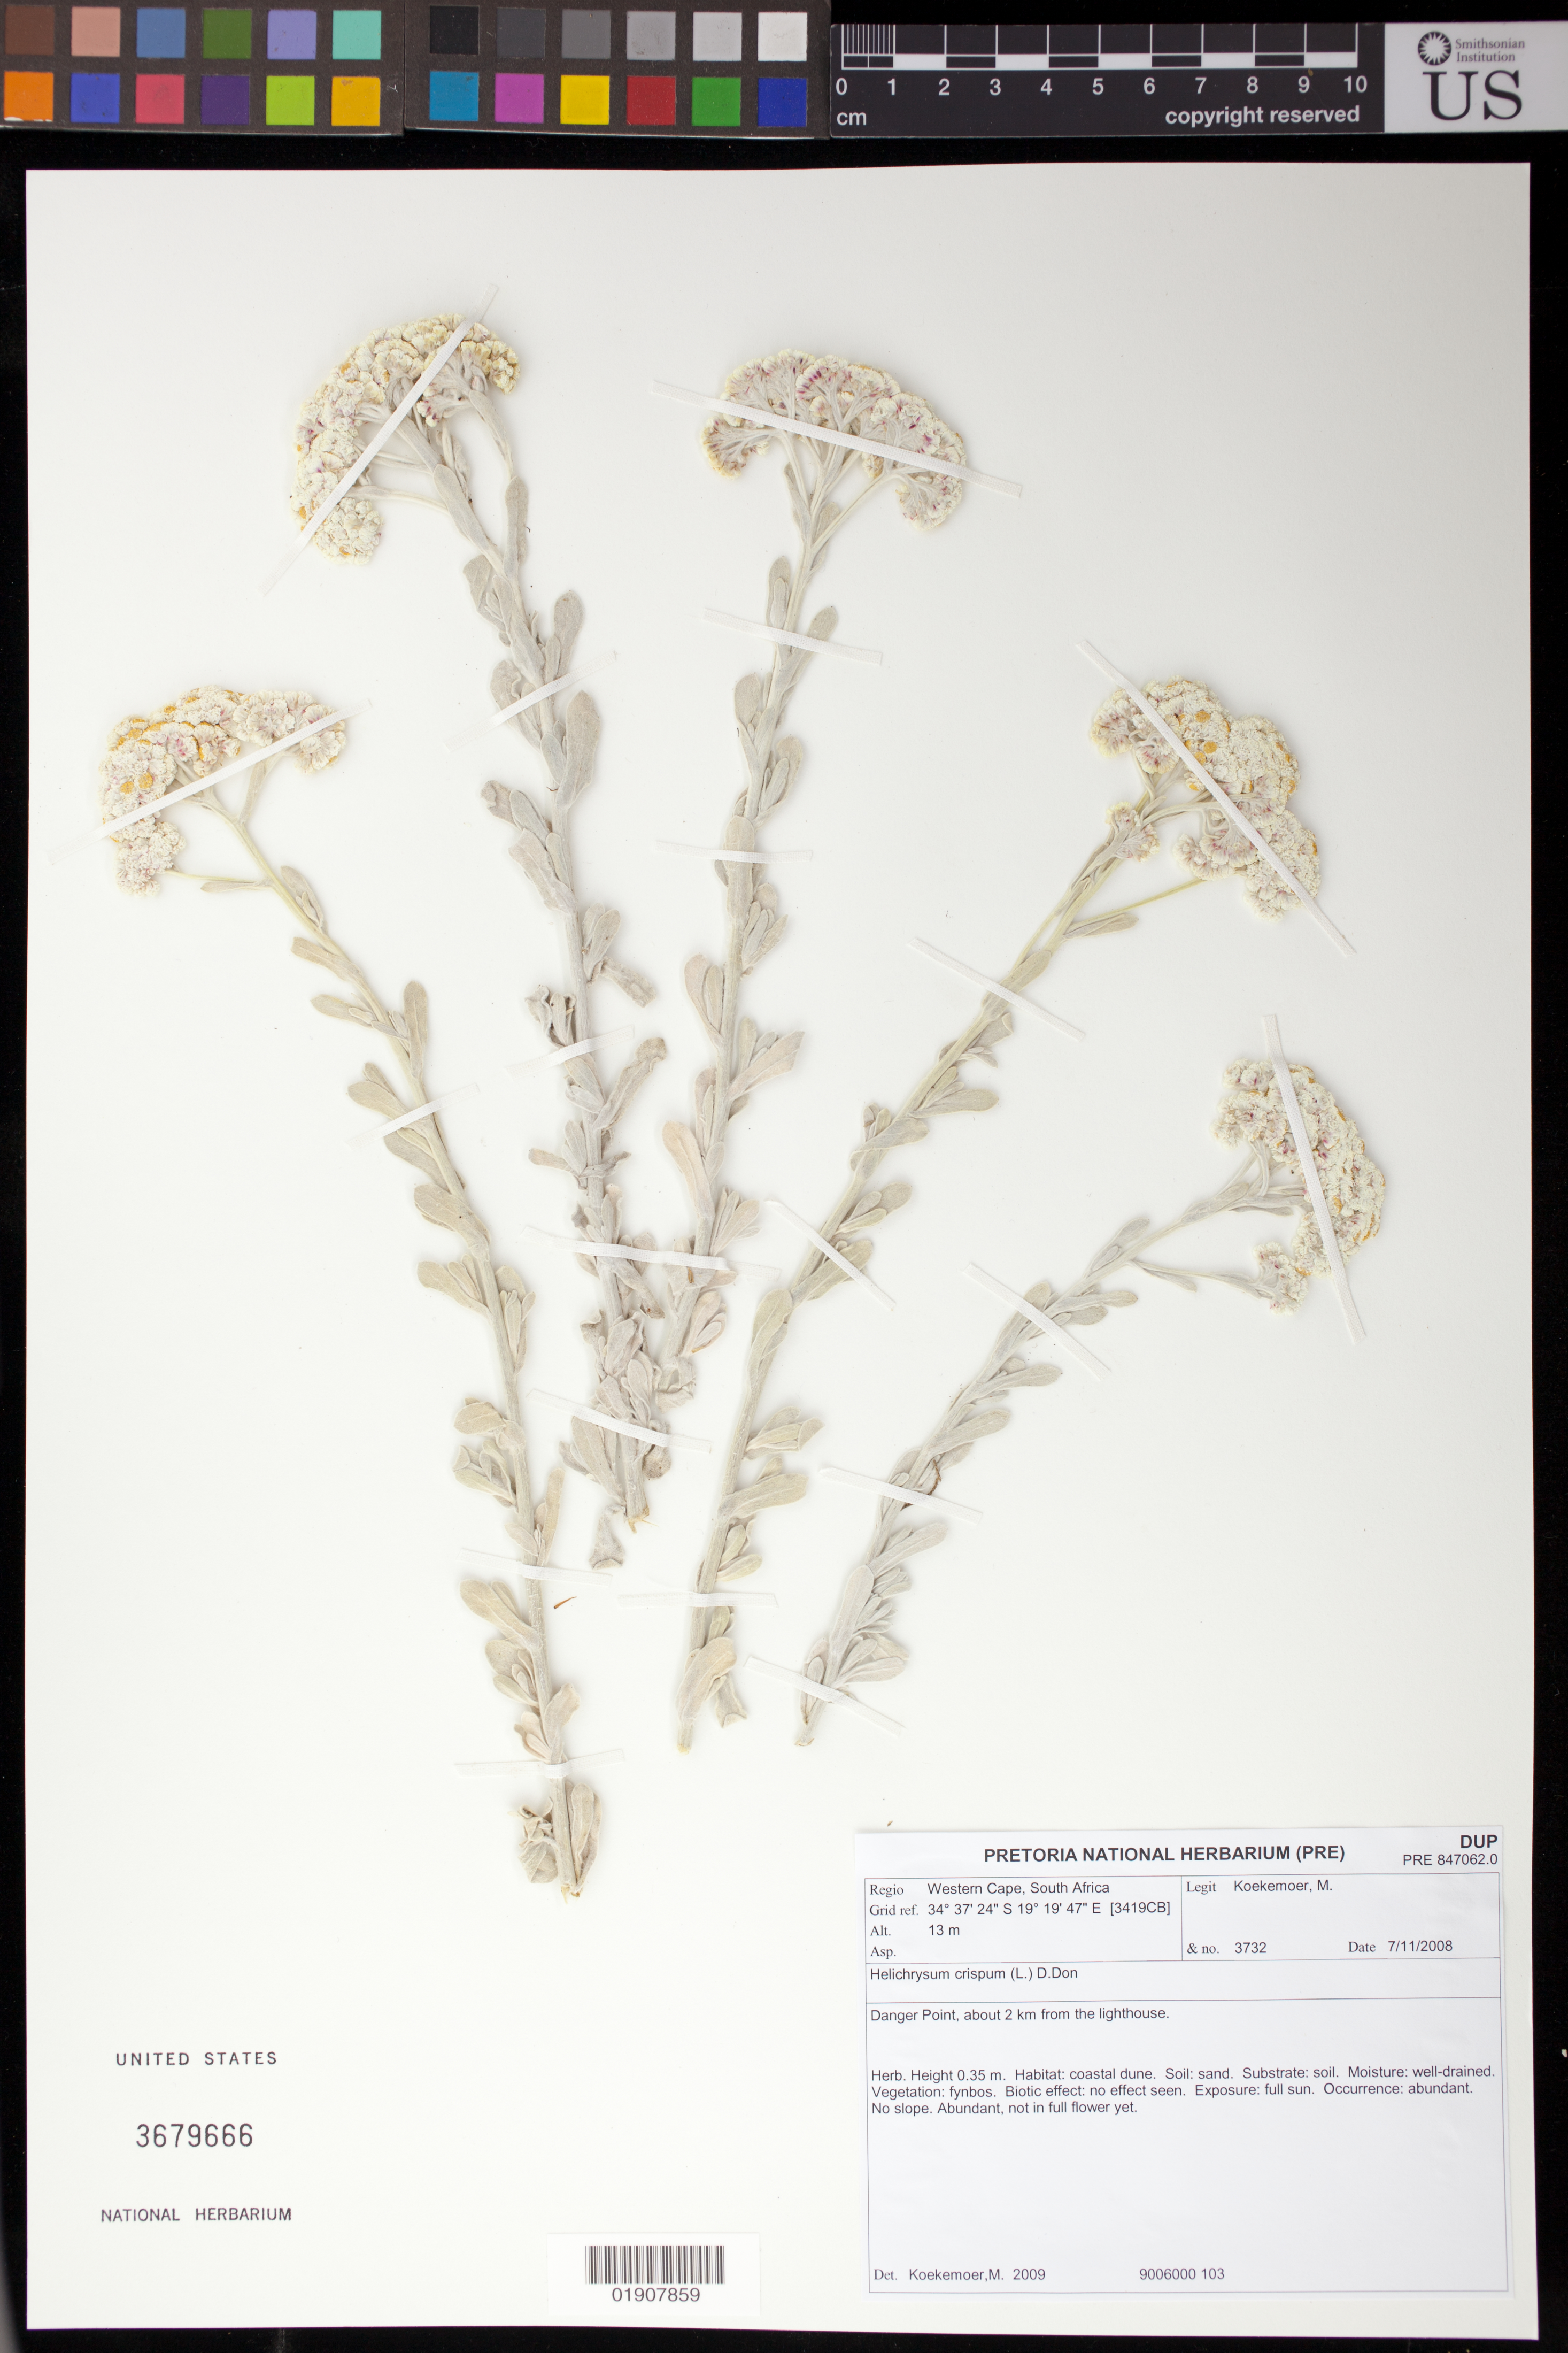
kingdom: Plantae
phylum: Tracheophyta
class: Magnoliopsida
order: Asterales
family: Asteraceae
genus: Helichrysum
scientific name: Helichrysum crispum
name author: (L.) D. Don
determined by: Koekemoer, M.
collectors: M. Koekemoer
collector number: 3732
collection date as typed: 7/11/2008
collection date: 2008-11-07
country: South Africa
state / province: Western Cape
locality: Danger Point, about 2 km from the lighthouse.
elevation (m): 13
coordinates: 34 37 24 S, 19 19 47 E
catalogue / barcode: US 3679666